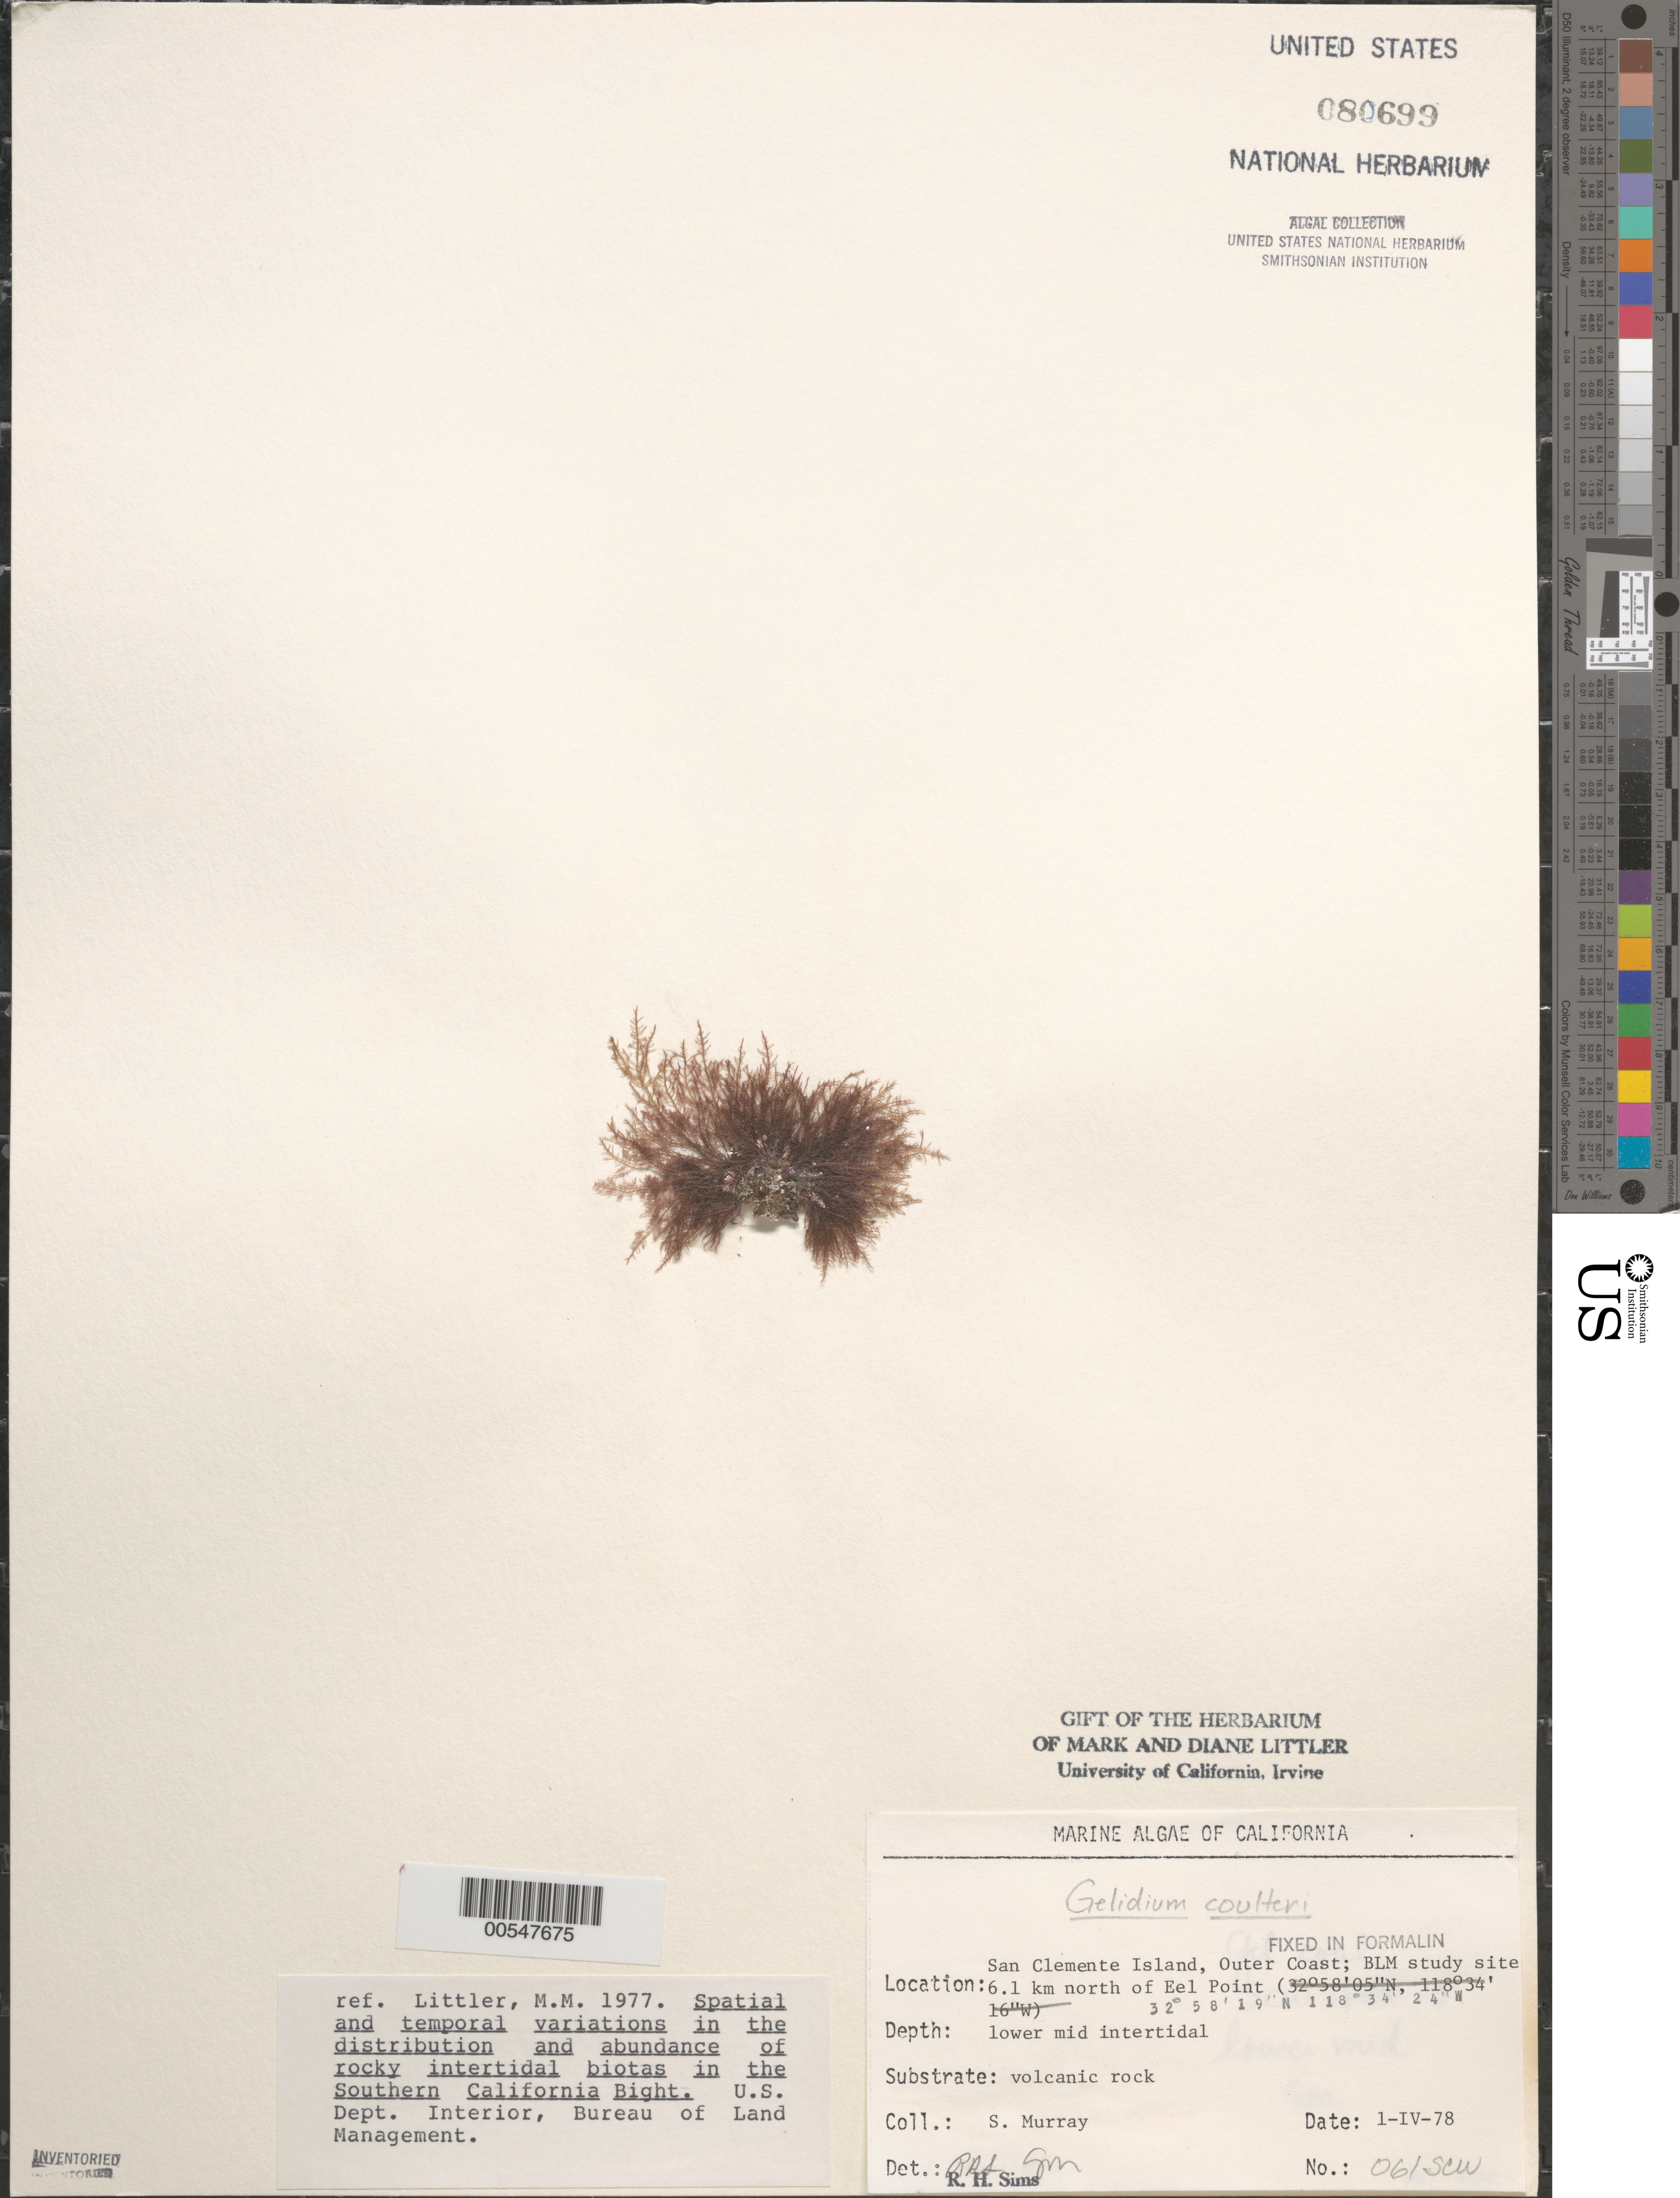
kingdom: Plantae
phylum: Rhodophyta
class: Florideophyceae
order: Gelidiales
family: Gelidiaceae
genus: Gelidium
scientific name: Gelidium coulteri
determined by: Sims, Robert H.; Murray, S. N.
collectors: S. N. Murray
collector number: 061-scw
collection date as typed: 01 Apr 1978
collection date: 1978-04-01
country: United States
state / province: California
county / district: Los Angeles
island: San Clemente Island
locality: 6.1 km north of Eel Point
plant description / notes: BLM-SOCALBIGHT Rocky Intertidal Survey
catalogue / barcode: US 80699